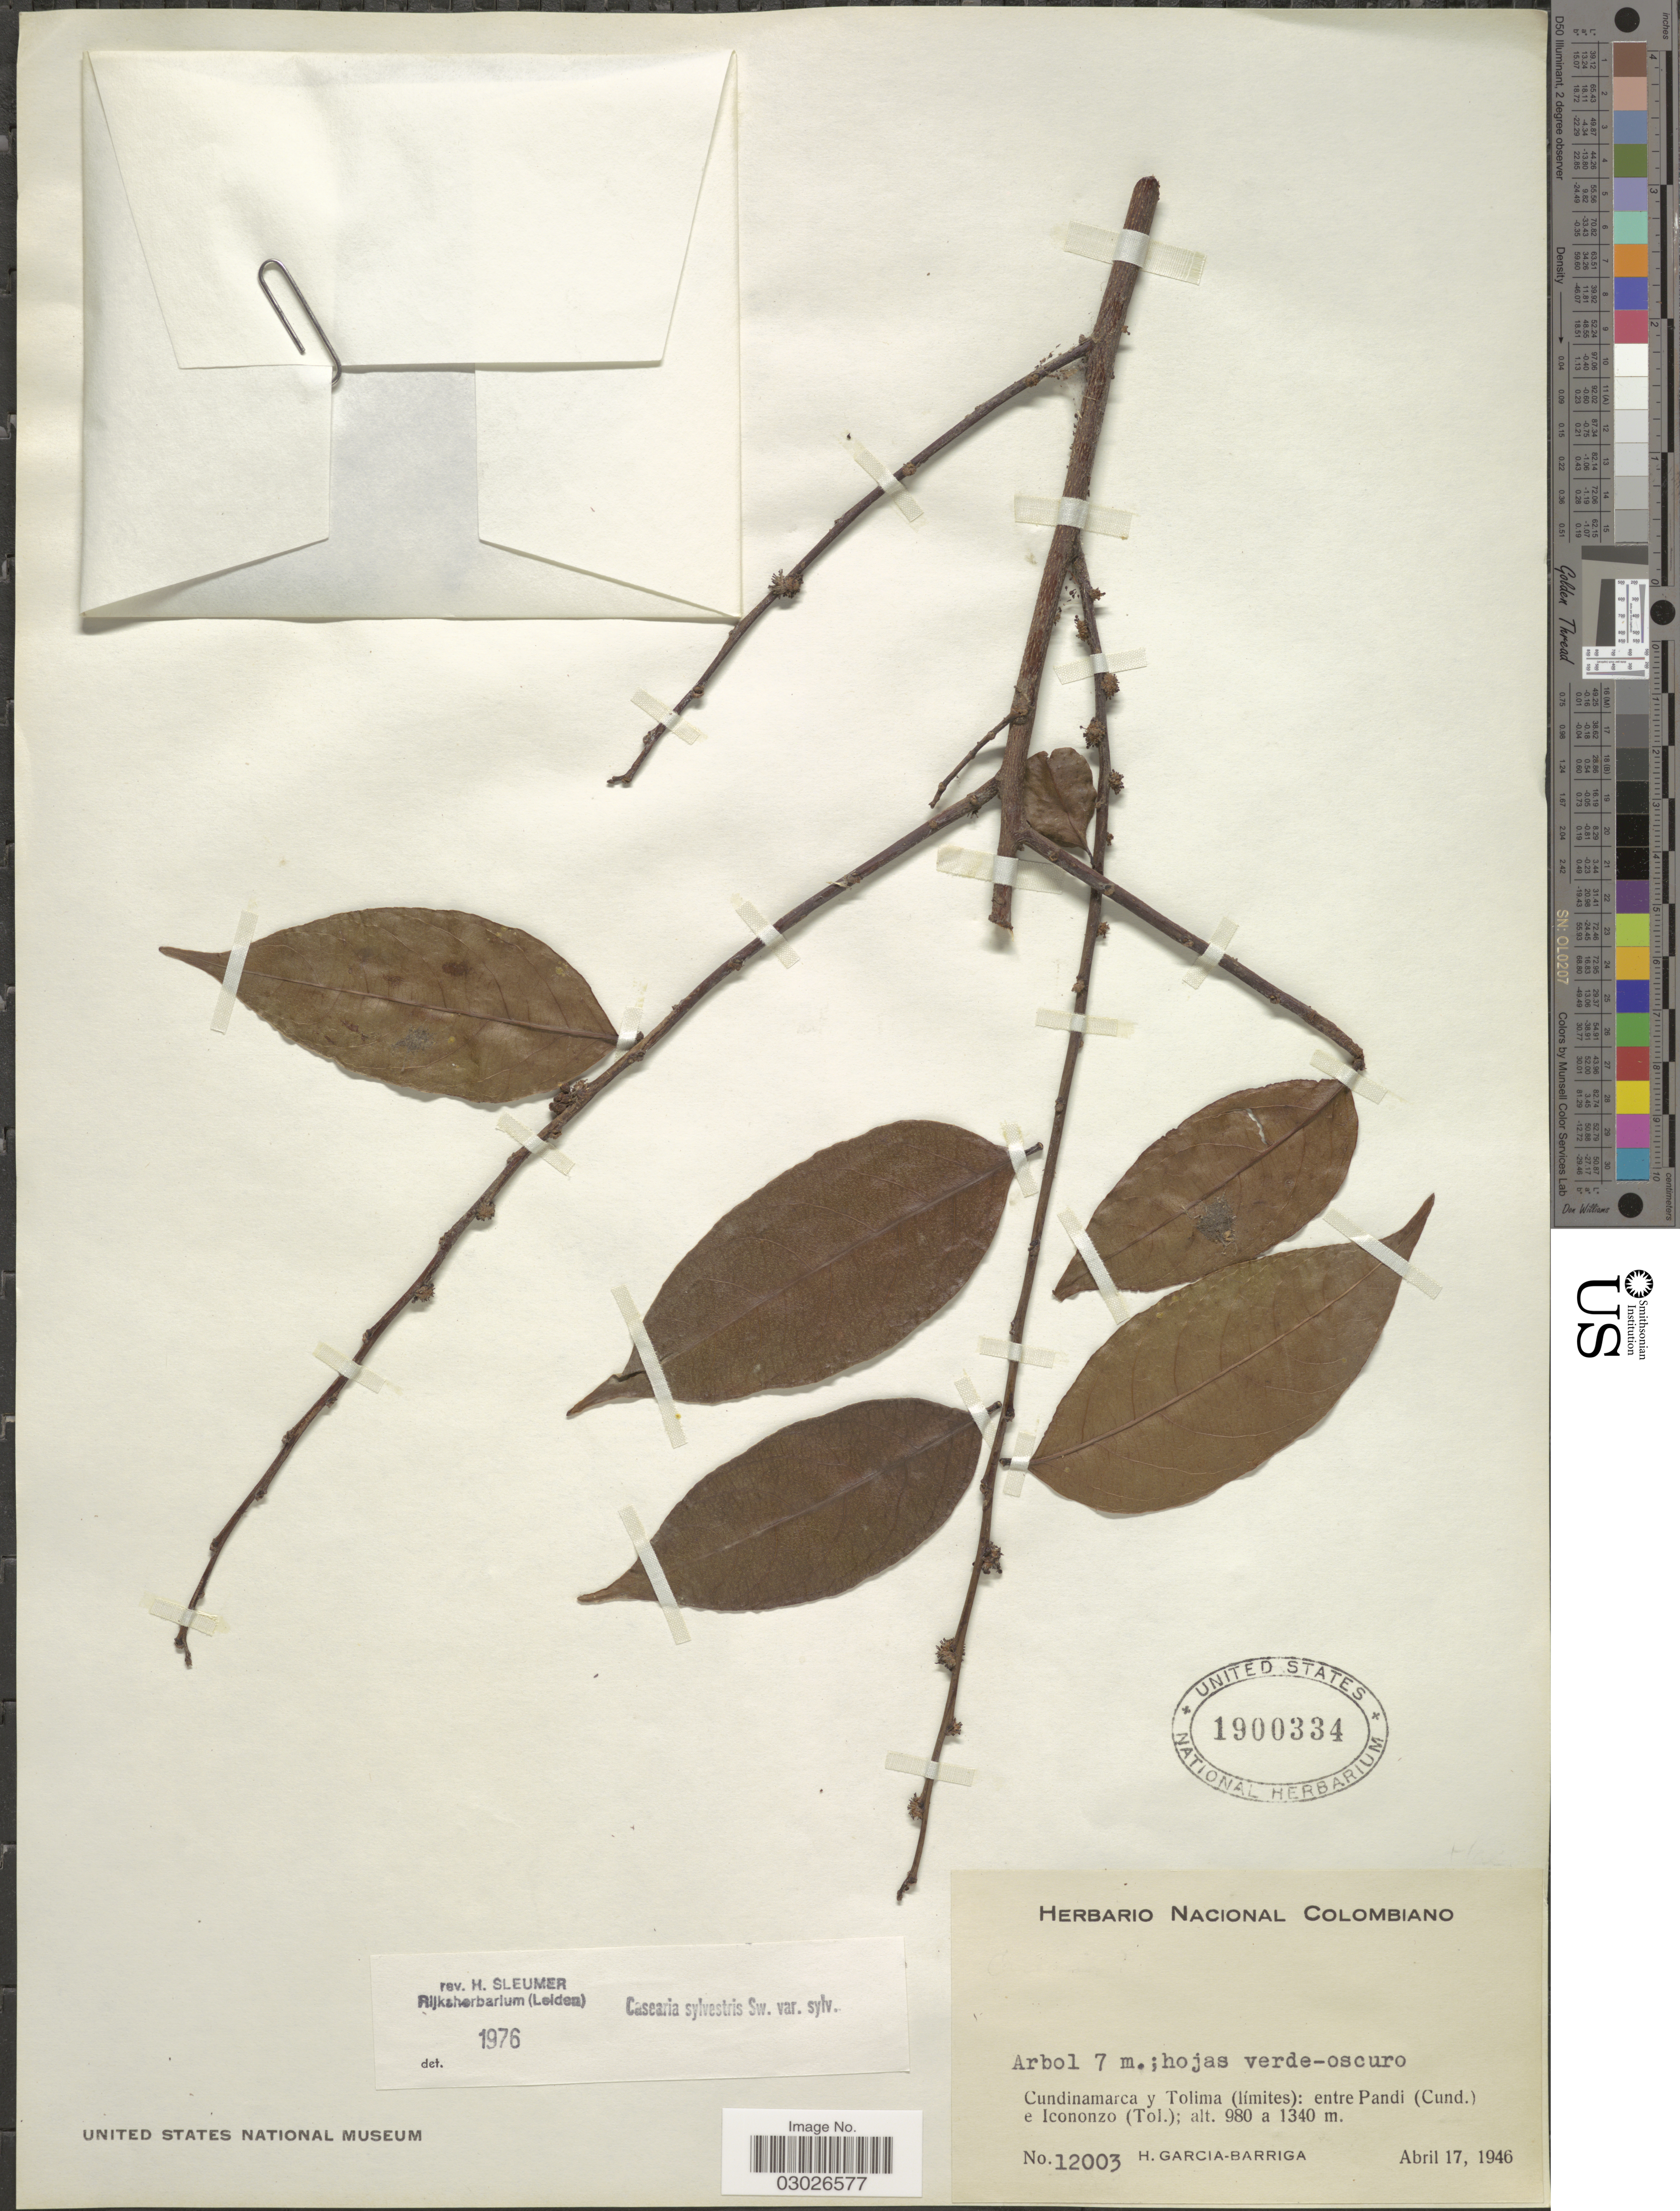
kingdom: Plantae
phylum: Tracheophyta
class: Magnoliopsida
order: Malpighiales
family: Salicaceae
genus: Casearia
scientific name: Casearia sylvestris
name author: Sw.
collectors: H. García Barriga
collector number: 12003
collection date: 1946-04-17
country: Colombia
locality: Cundinamarca y Tolima (límites): entre Pandi (Cund.) e Icononzo (Tol.).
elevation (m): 980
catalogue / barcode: US 1900334